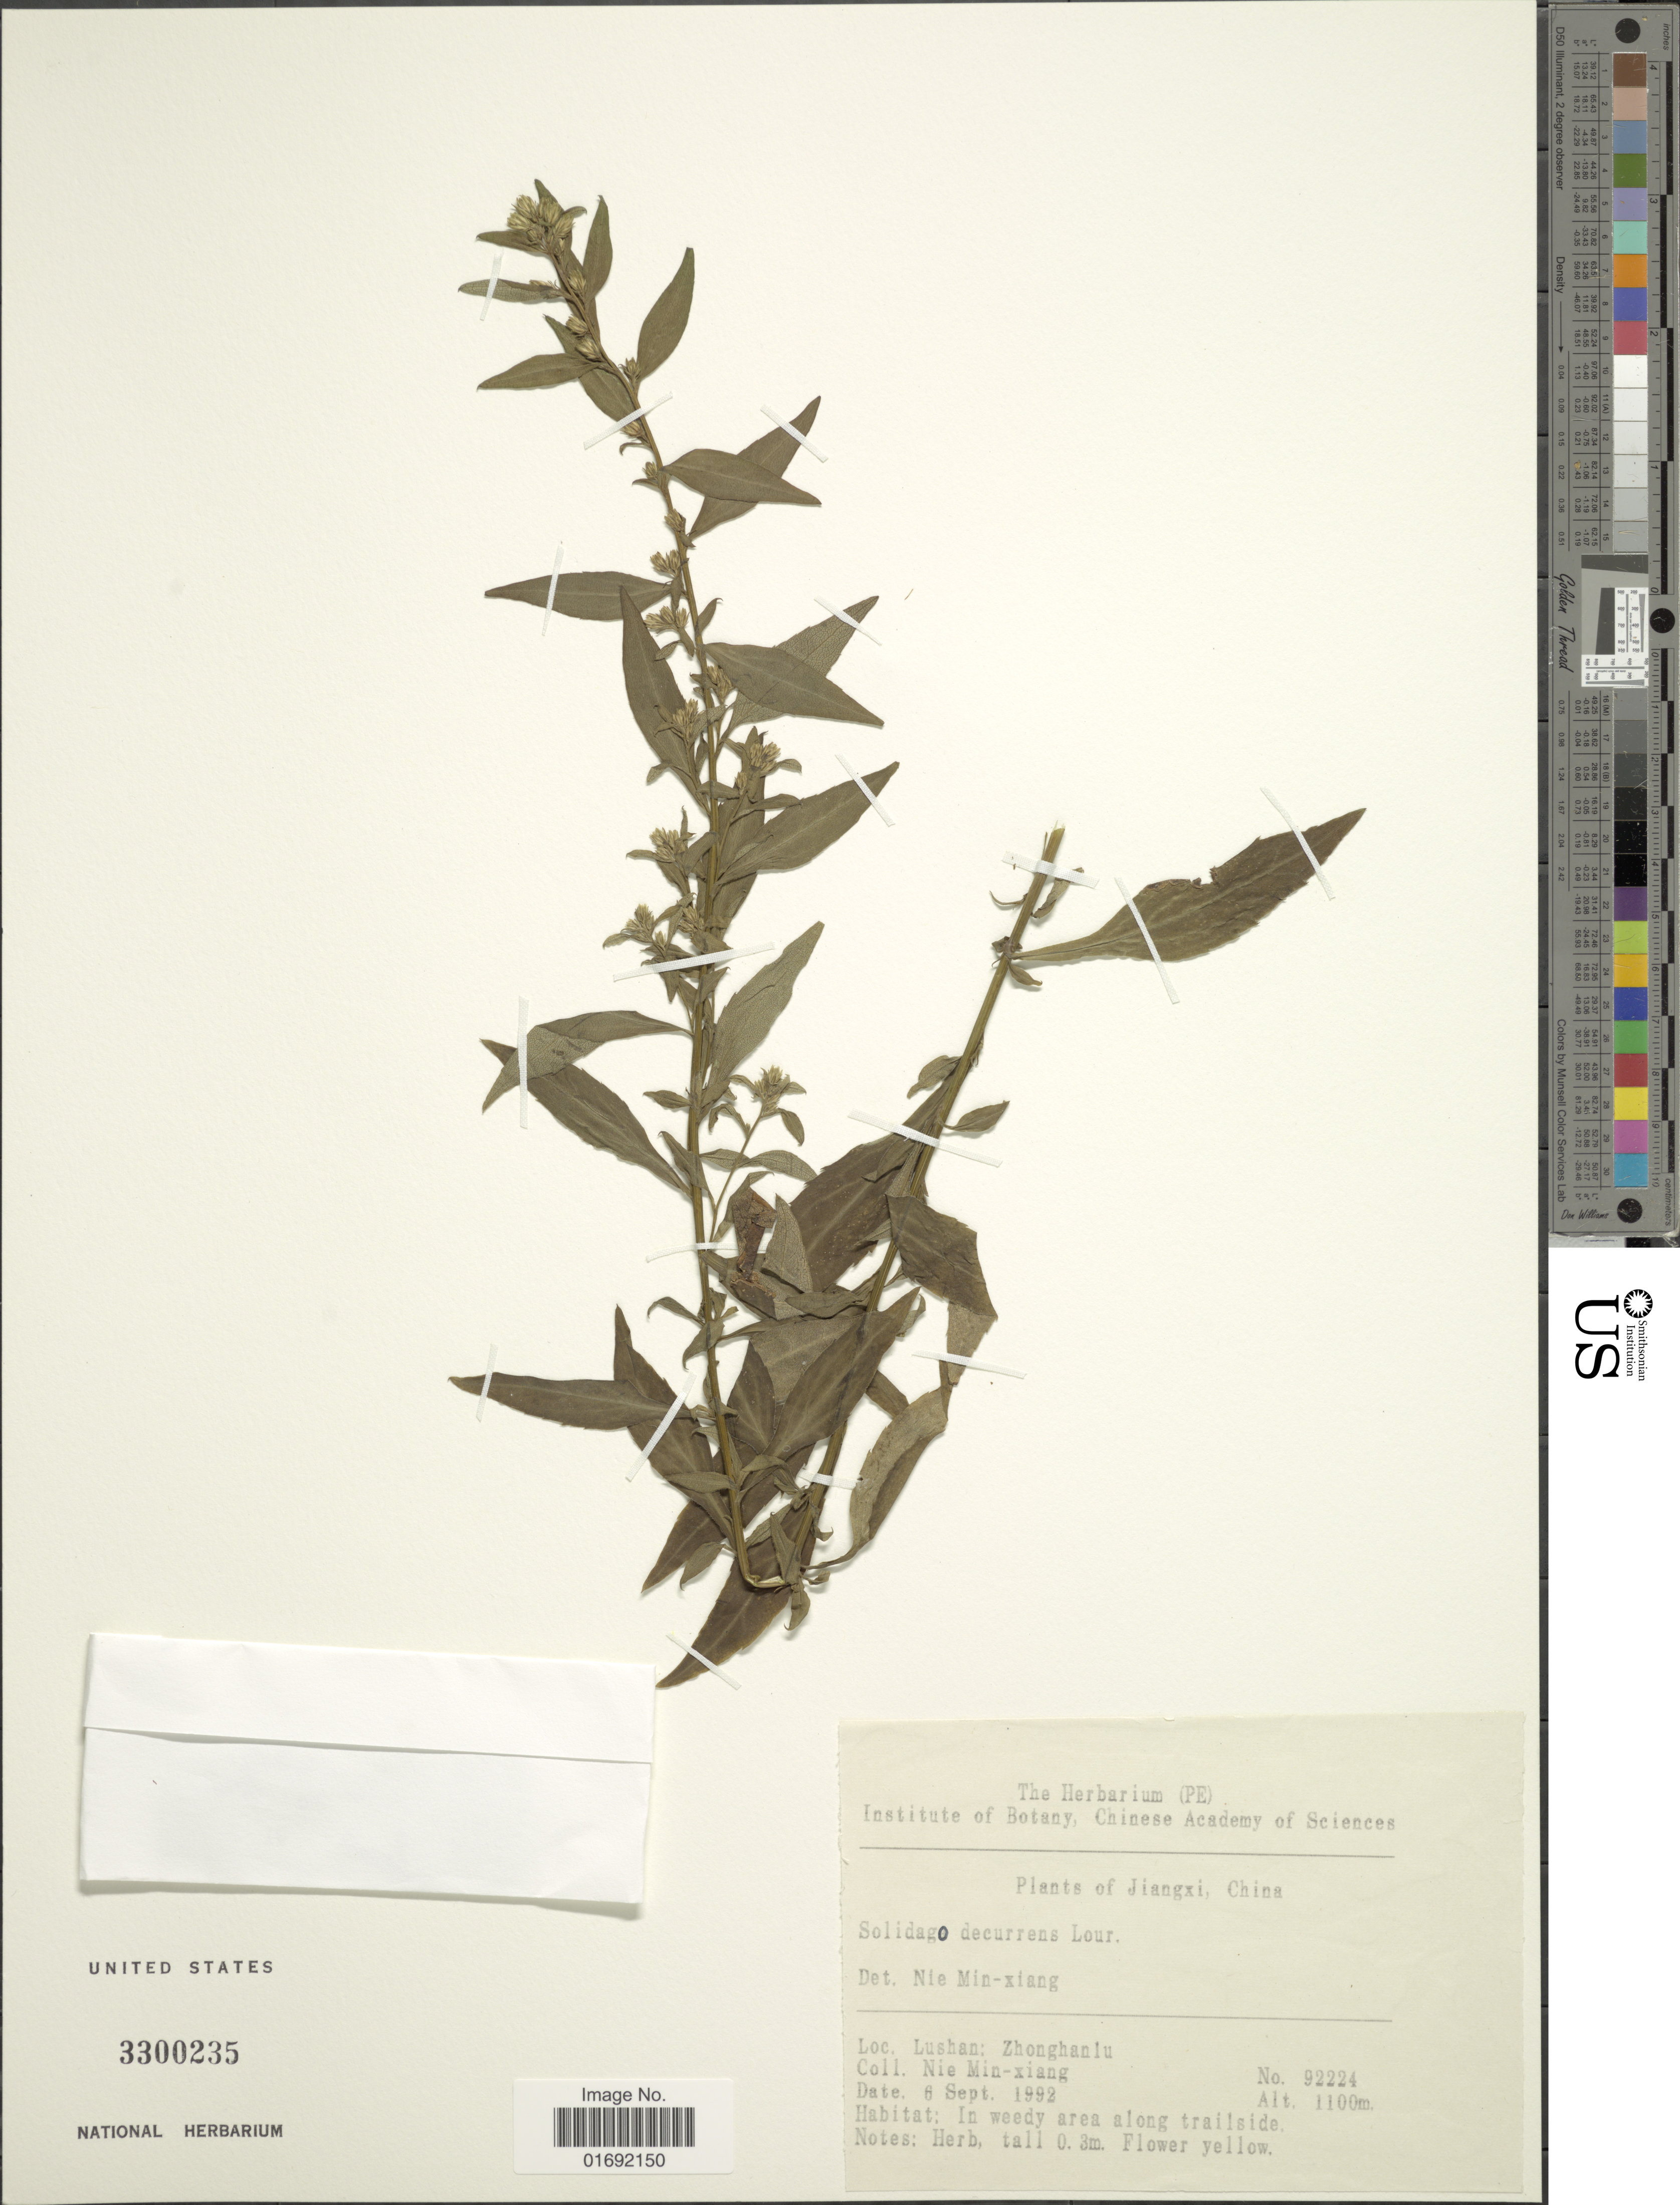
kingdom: Plantae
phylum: Tracheophyta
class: Magnoliopsida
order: Asterales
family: Asteraceae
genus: Solidago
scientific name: Solidago decurrens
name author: Lour.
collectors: M. Nie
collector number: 92224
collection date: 1992-09-06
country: China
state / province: Jiangxi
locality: Lushan, Zhonghanlu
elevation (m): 1100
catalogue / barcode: US 3300235